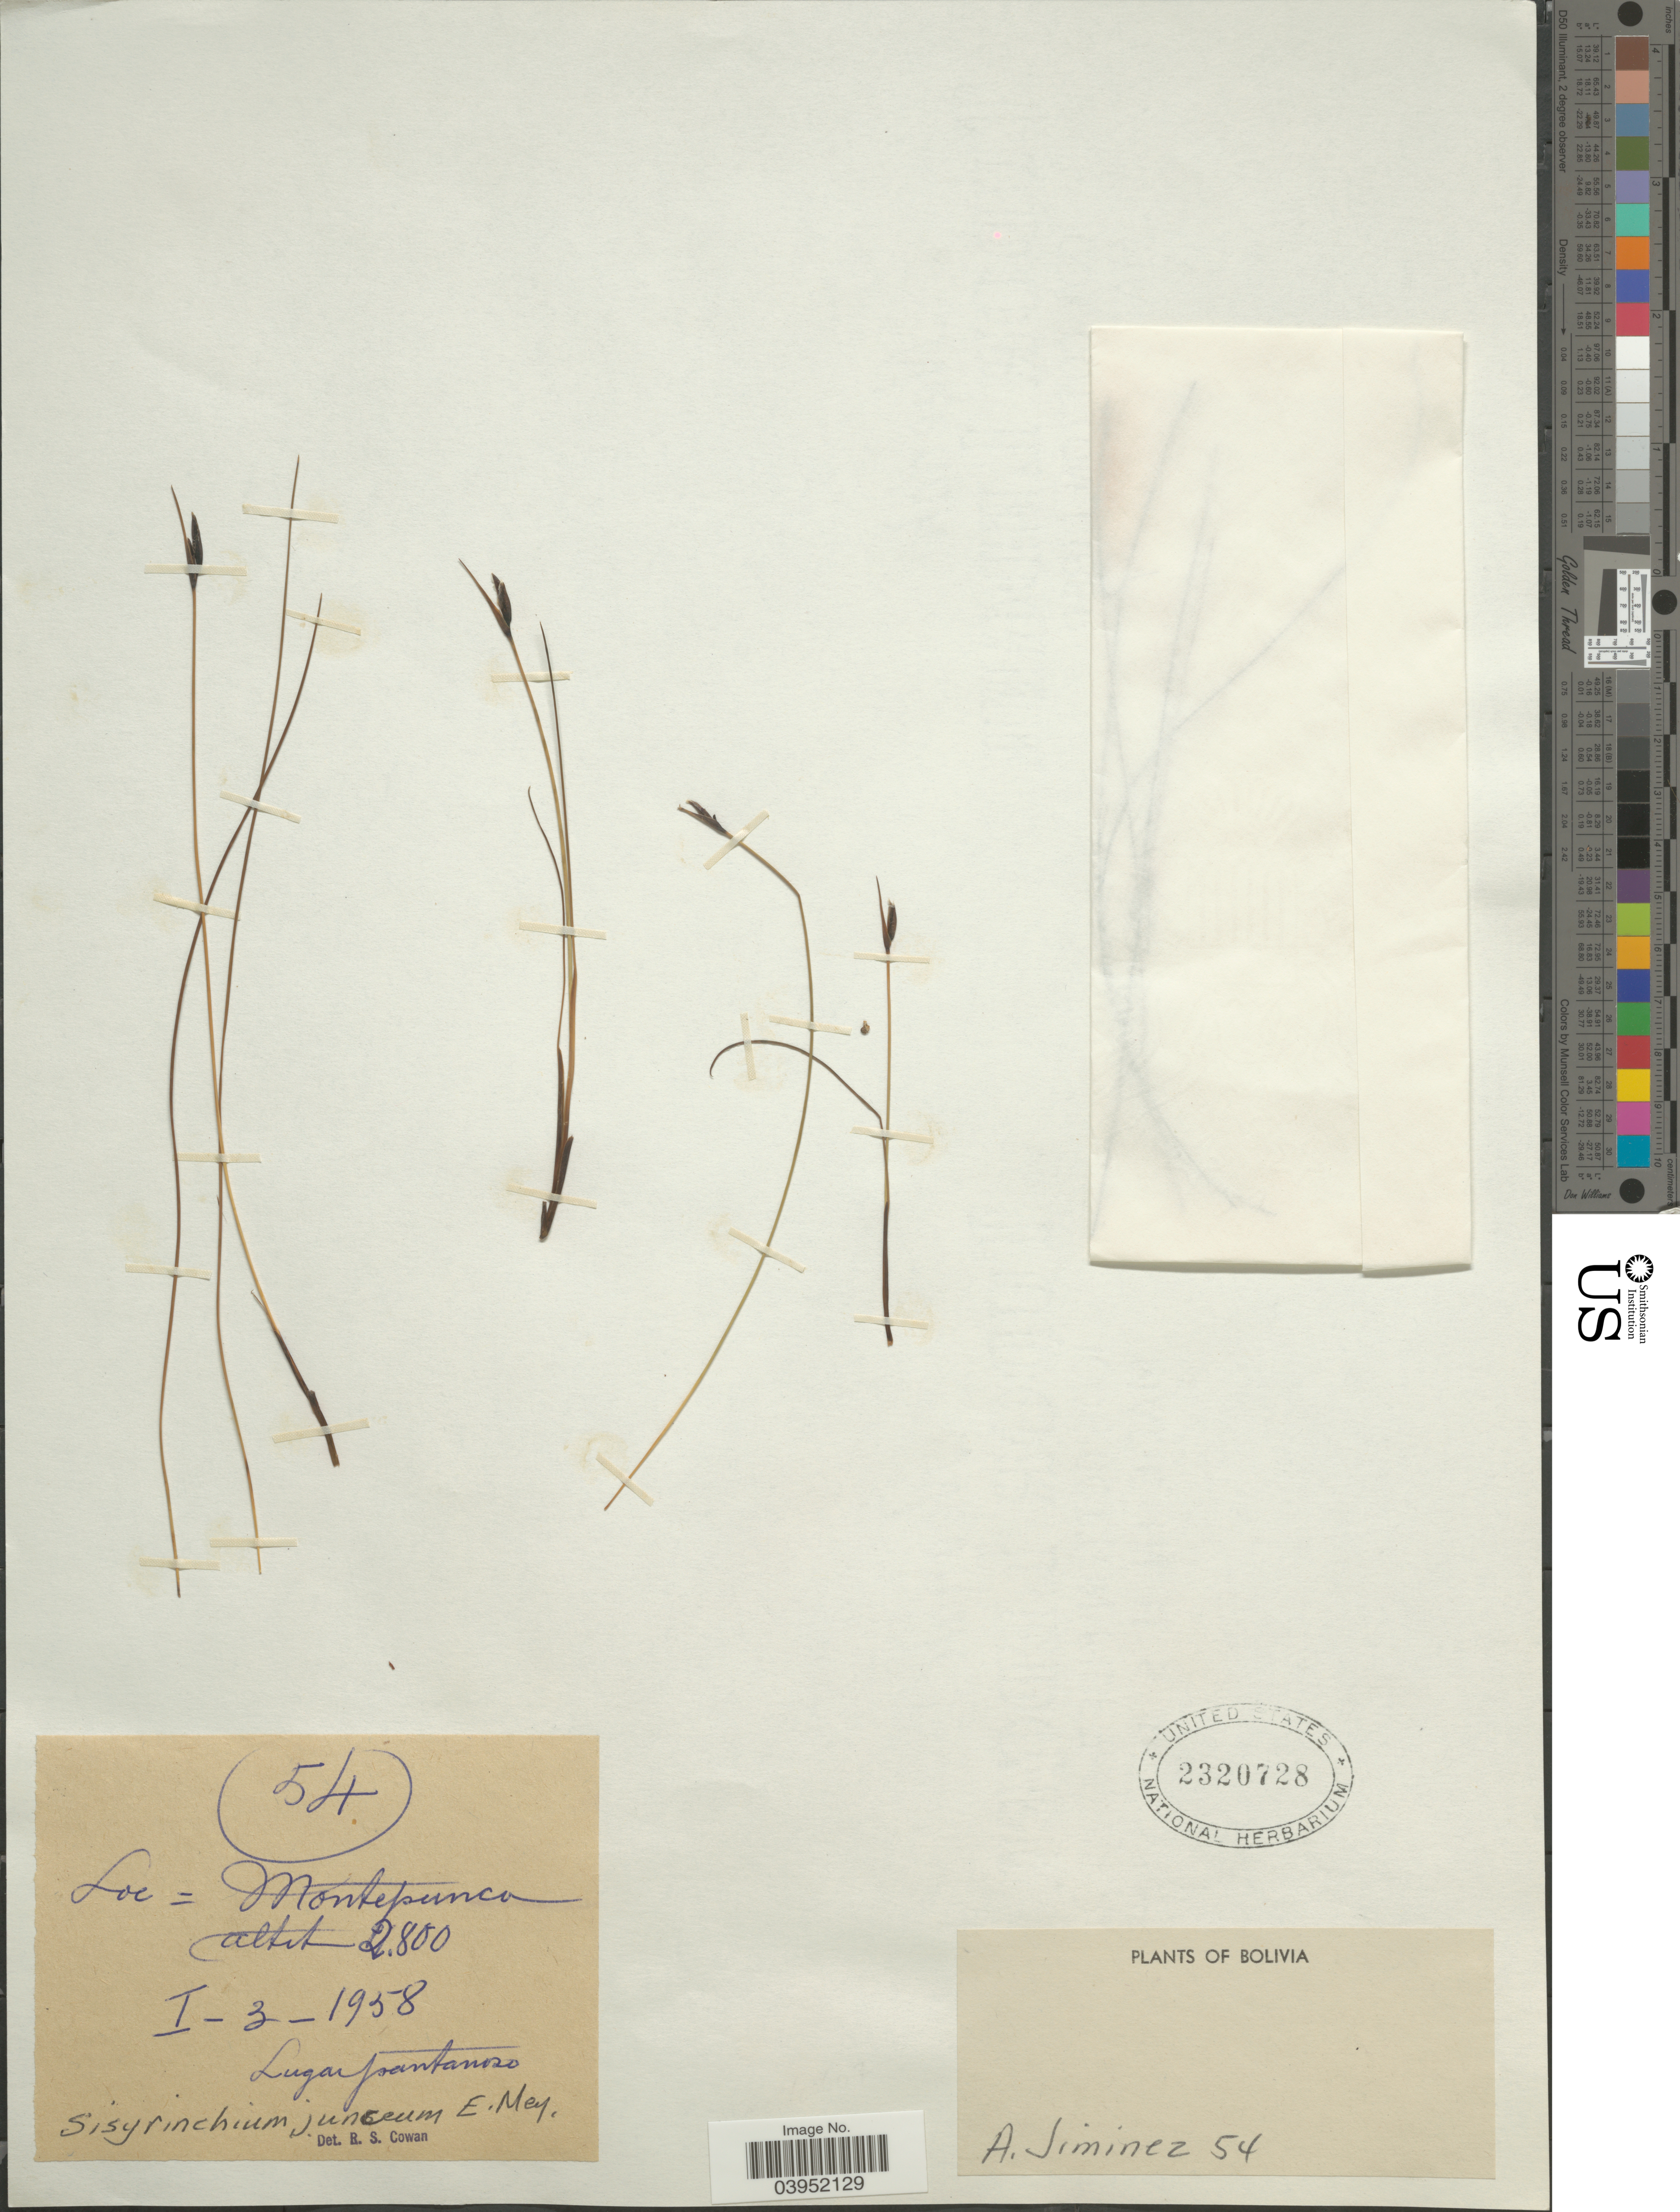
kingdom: Plantae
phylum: Tracheophyta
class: Liliopsida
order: Asparagales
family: Iridaceae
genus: Sisyrinchium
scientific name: Sisyrinchium junceum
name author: E. Mey. ex C. Presl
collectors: A. Jiminez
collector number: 54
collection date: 1958-01-03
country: Bolivia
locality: Montepunco.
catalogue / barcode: US 2320728